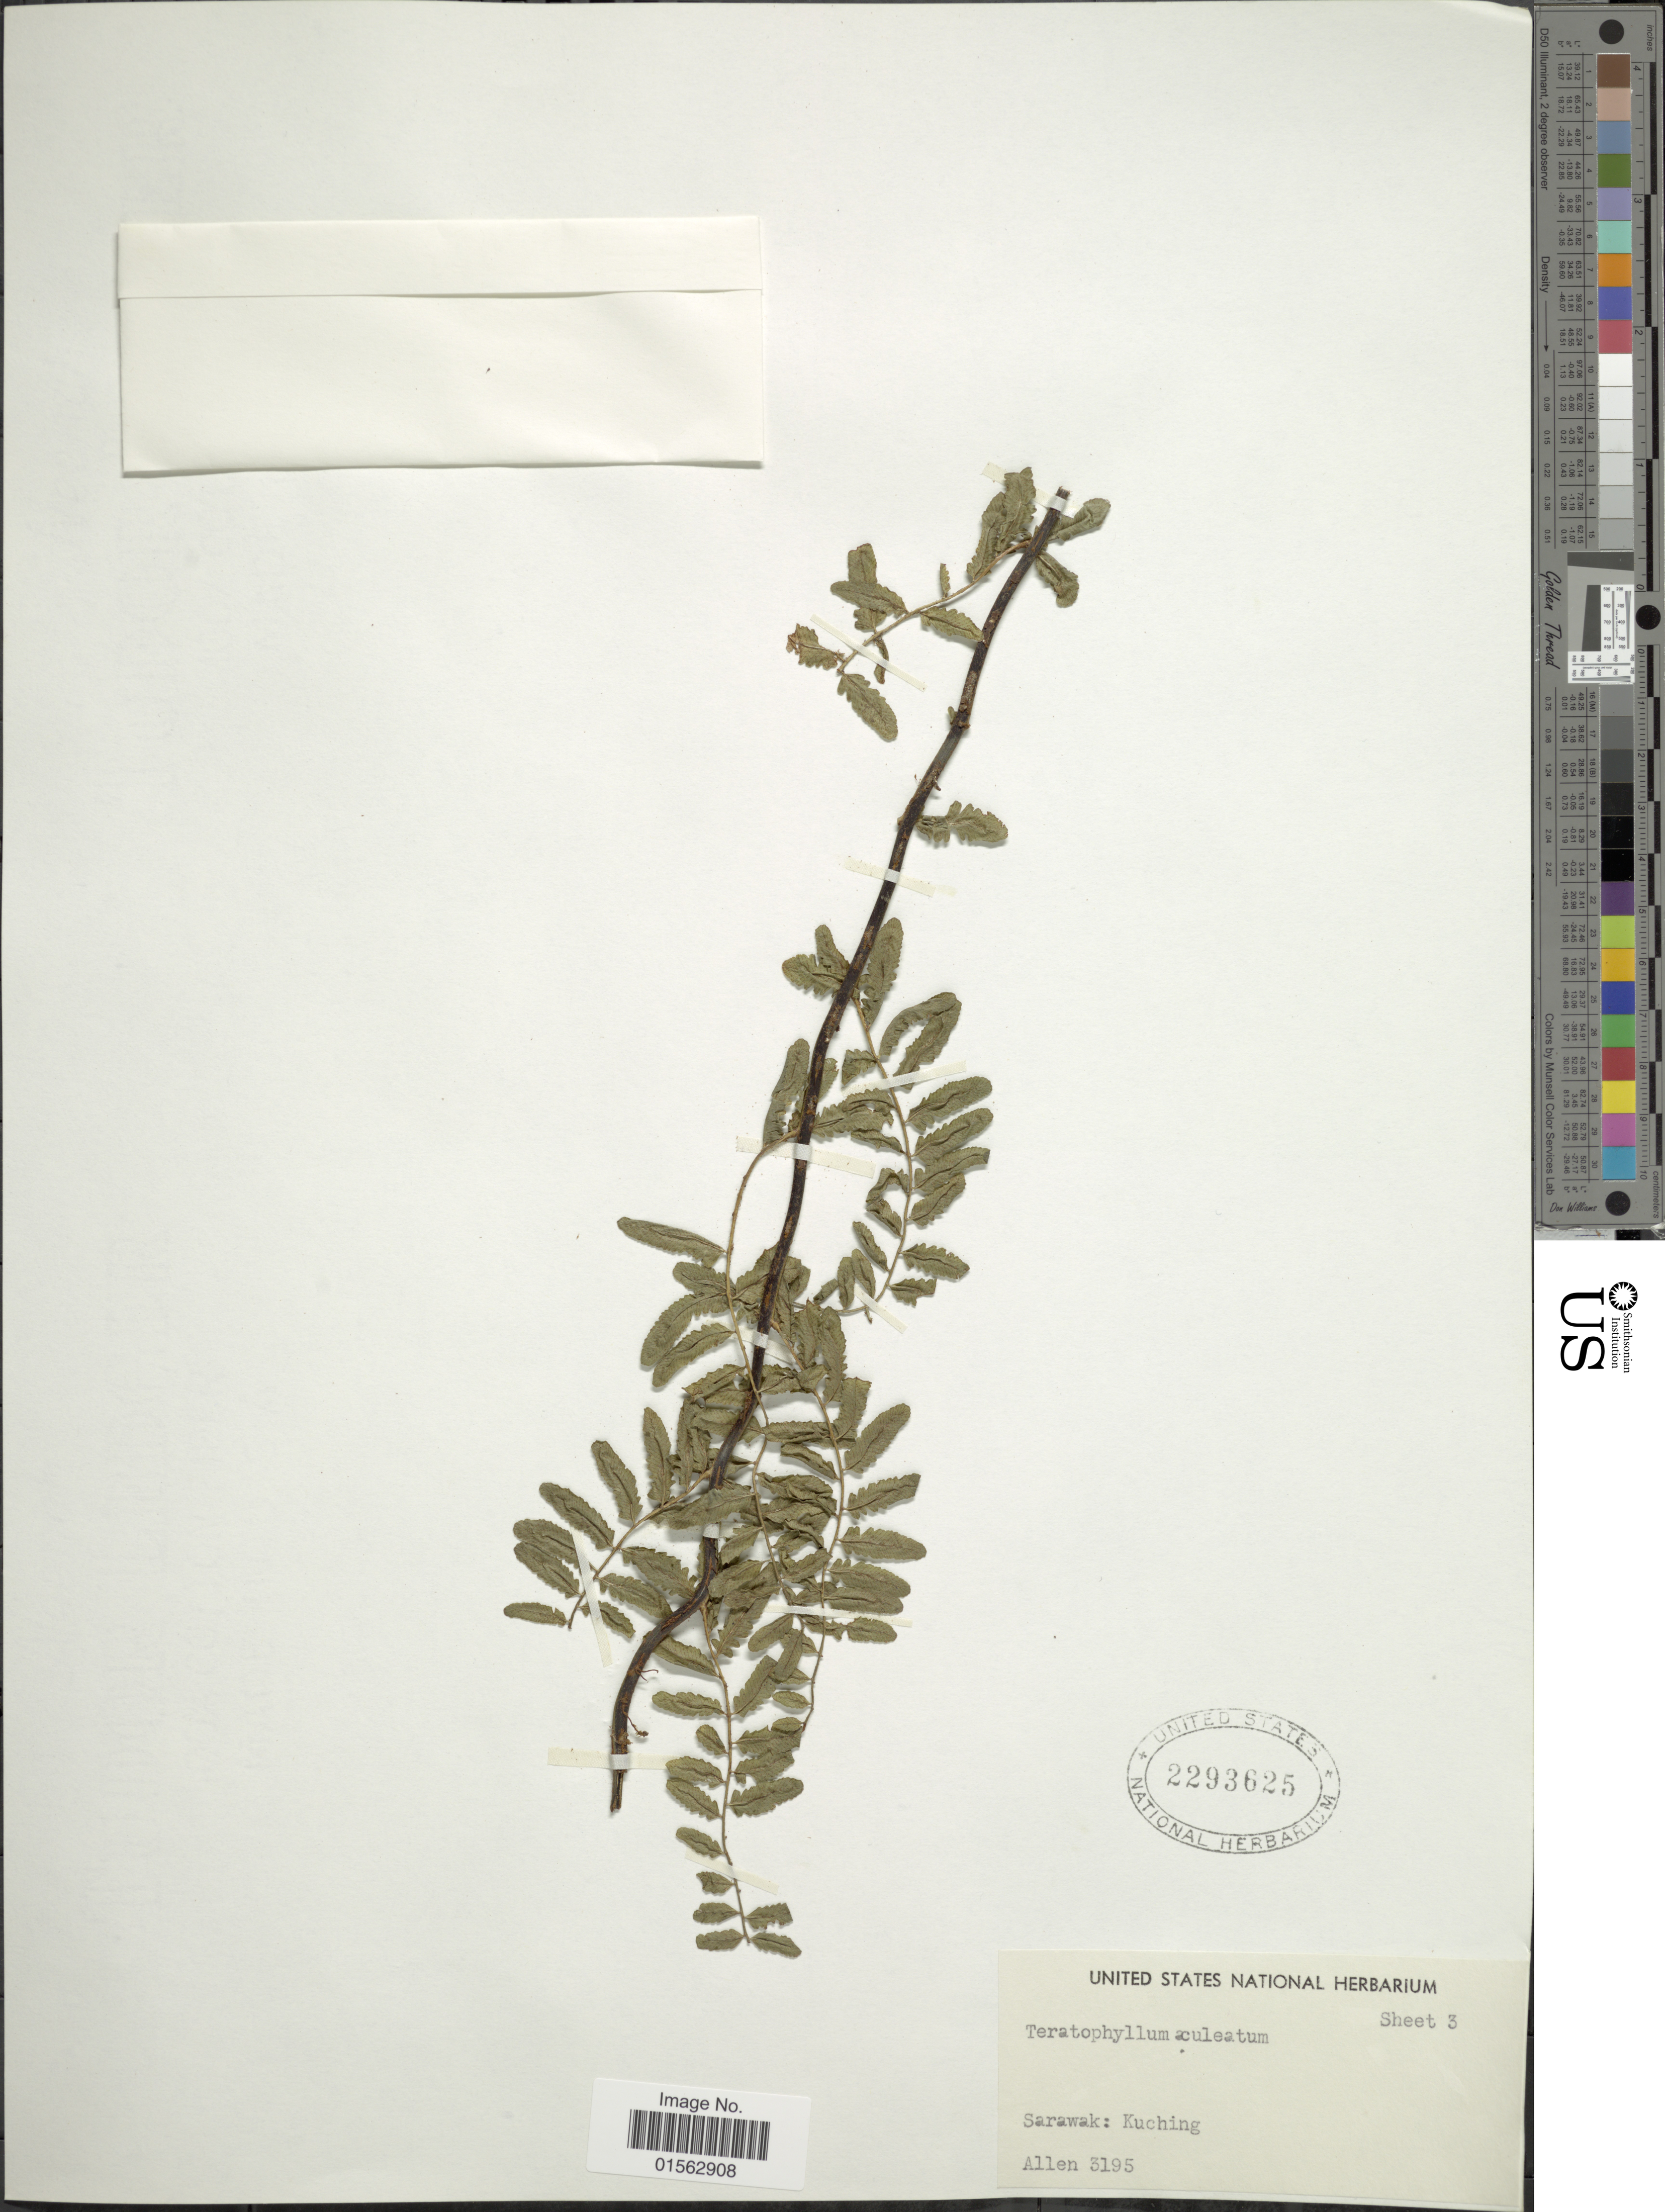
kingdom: Plantae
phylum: Tracheophyta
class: Polypodiopsida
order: Polypodiales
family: Dryopteridaceae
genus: Teratophyllum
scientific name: Teratophyllum aculeatum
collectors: -- Allen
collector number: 3195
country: Malaysia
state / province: Sarawak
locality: Kuching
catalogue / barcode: US 2293625